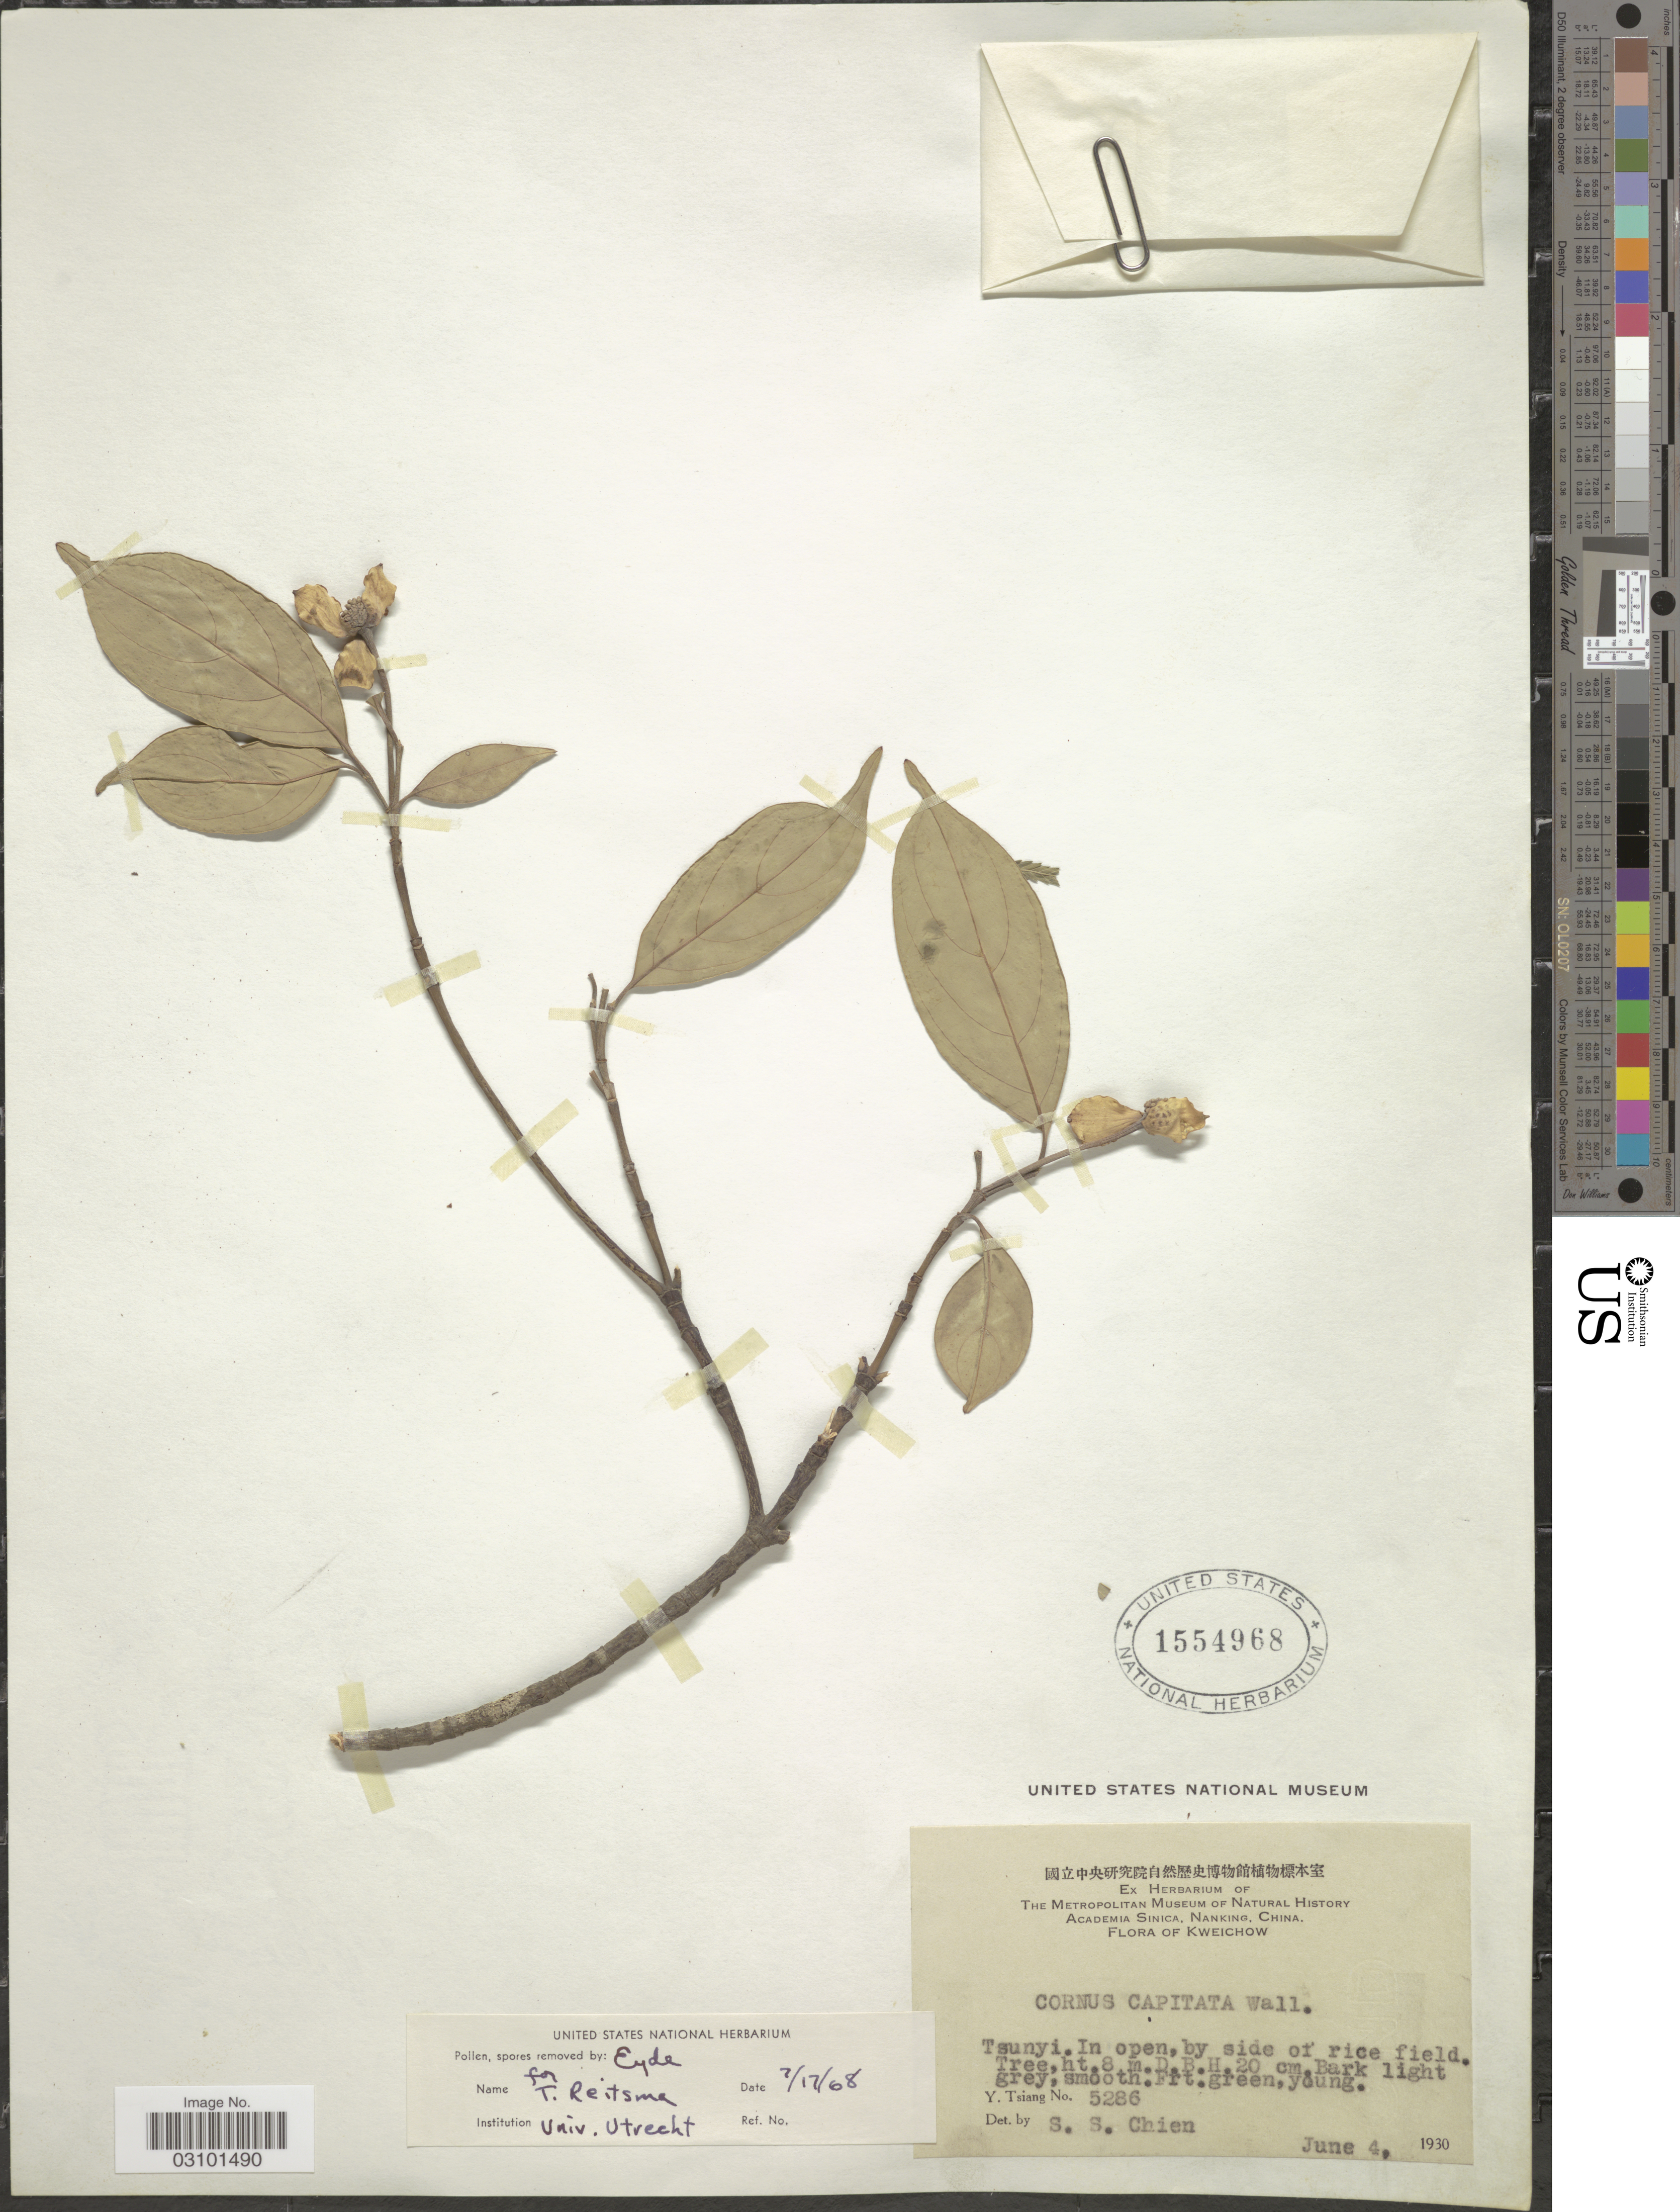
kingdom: Plantae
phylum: Tracheophyta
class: Magnoliopsida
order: Cornales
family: Cornaceae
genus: Cornus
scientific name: Cornus capitata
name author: Wall.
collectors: Y. Tsiang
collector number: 5286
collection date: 1930-06-04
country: China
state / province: Guizhou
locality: Kweichow. Tsunyi.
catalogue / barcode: US 1554968